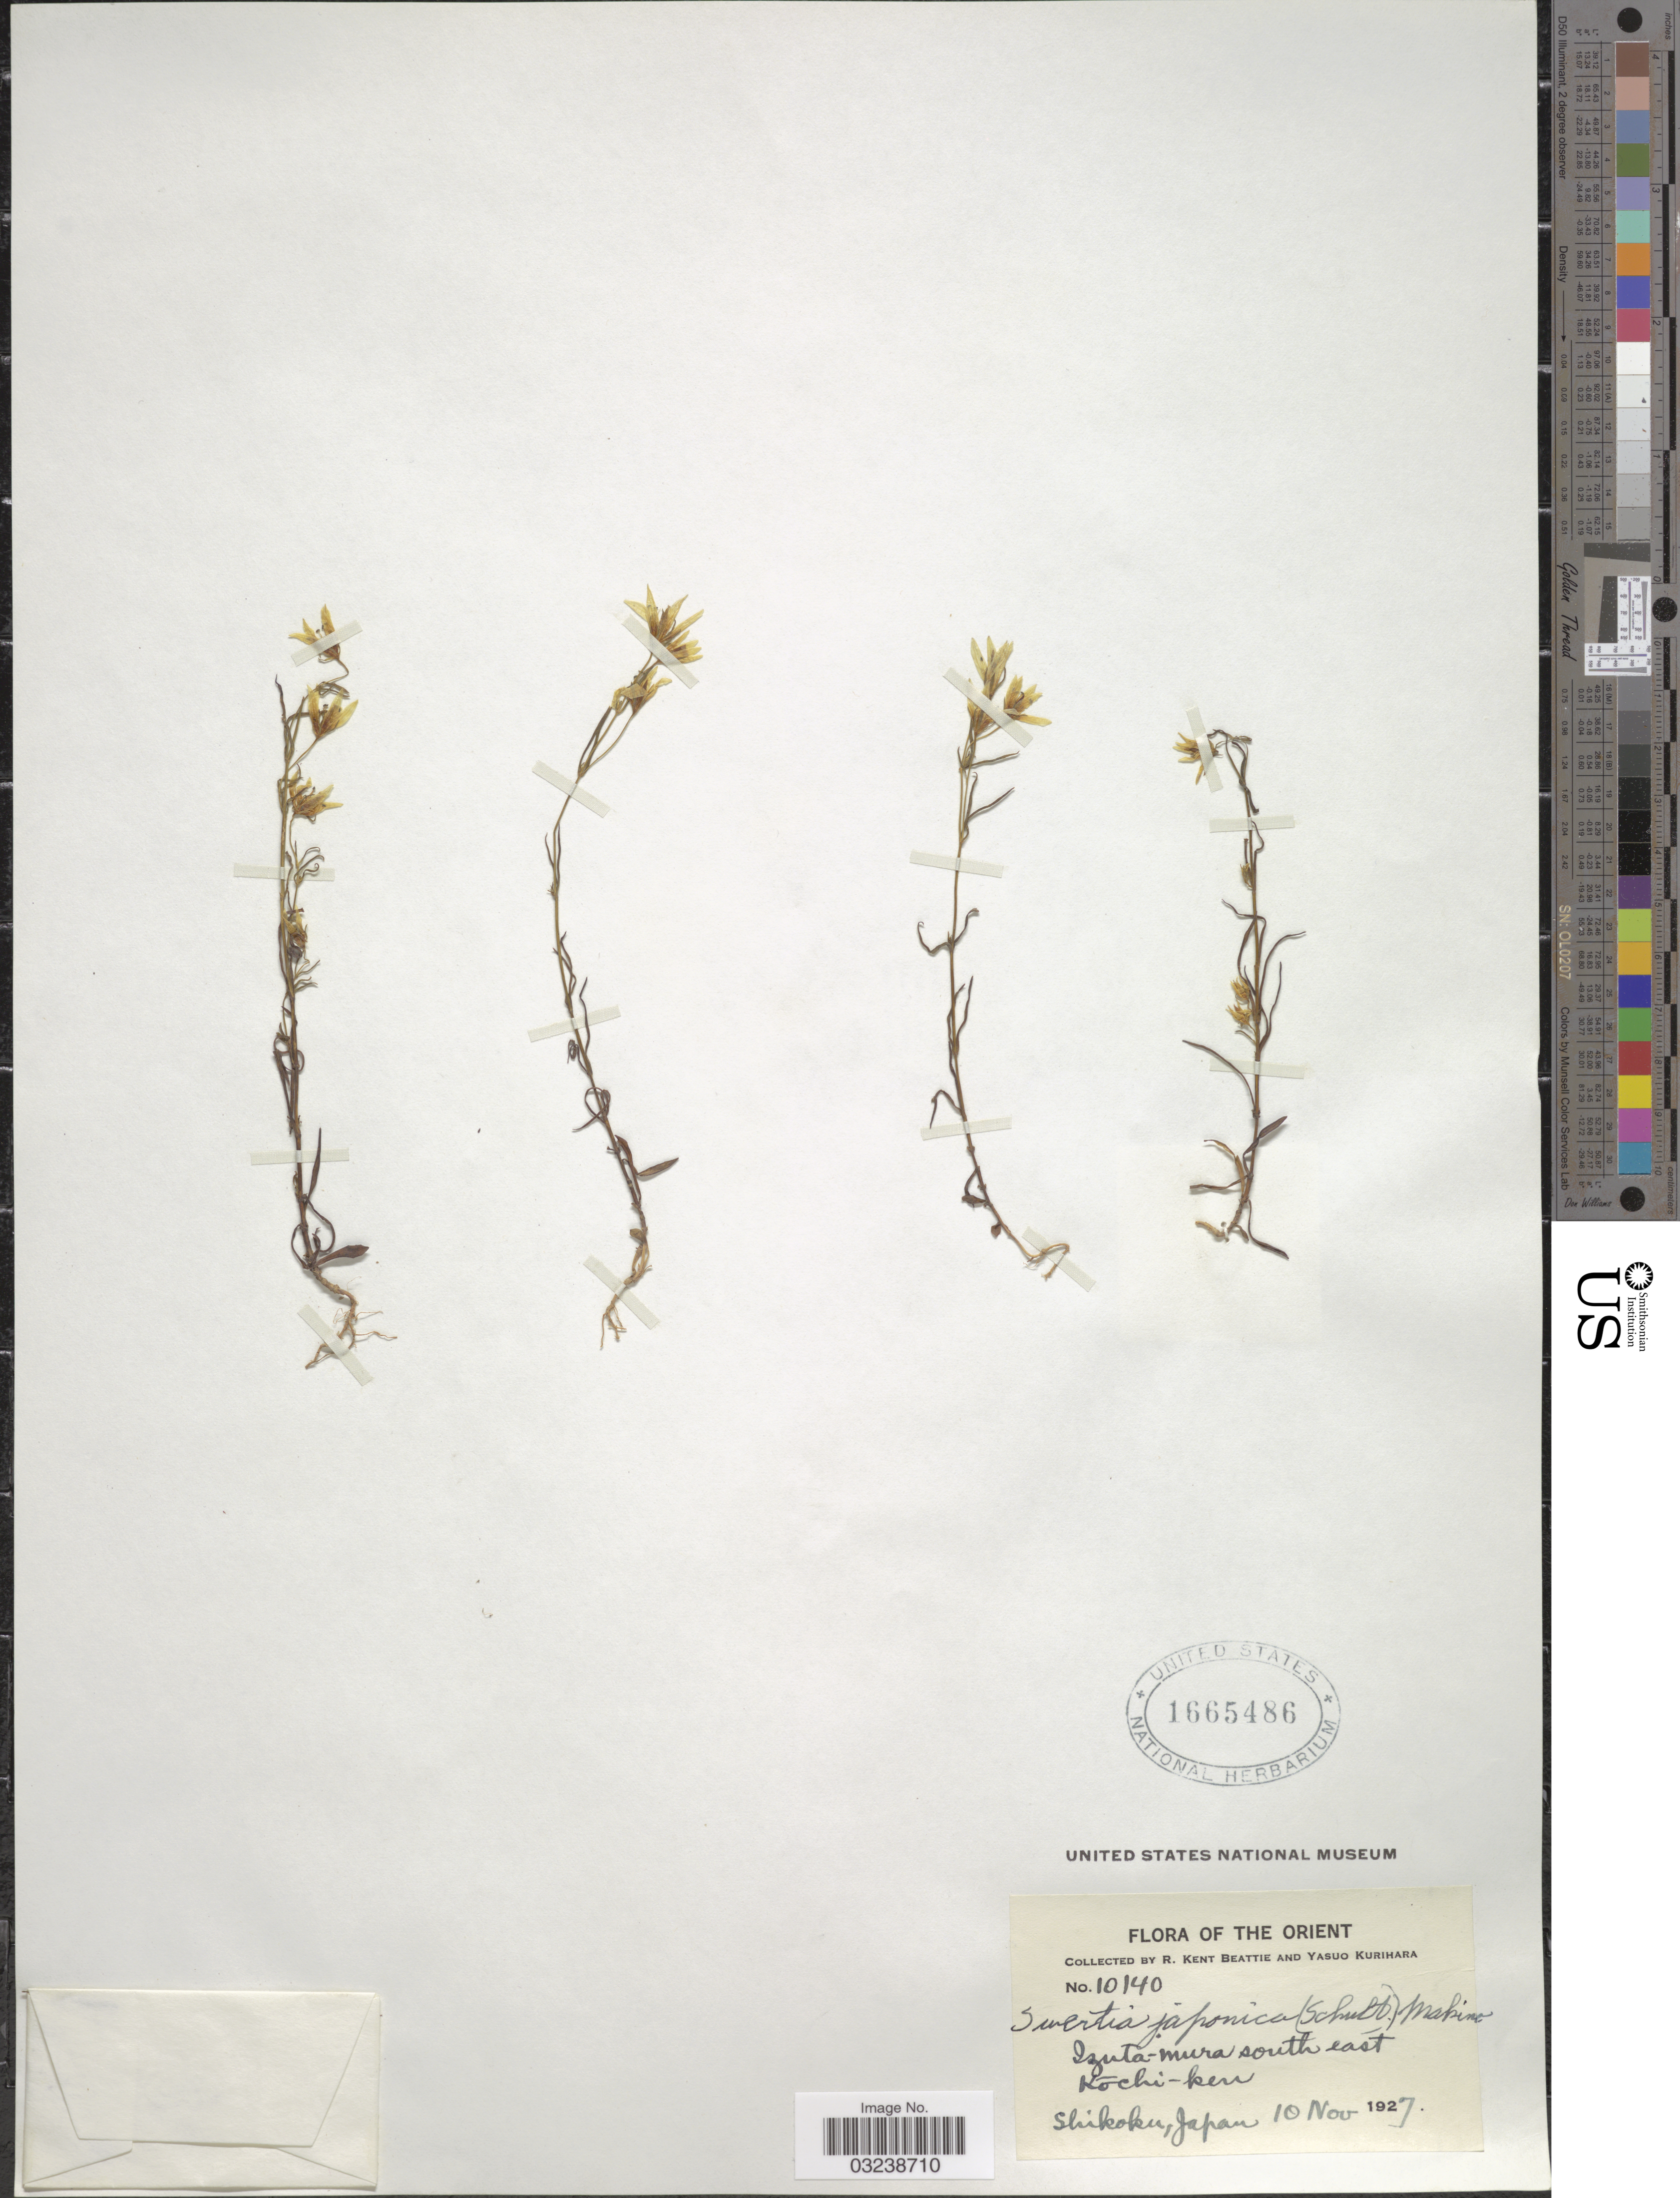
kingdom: Plantae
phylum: Tracheophyta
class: Magnoliopsida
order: Gentianales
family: Gentianaceae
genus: Swertia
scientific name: Swertia japonica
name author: Makino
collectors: R. K. Beattie & Y. Kurihara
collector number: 10140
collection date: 1927-11-10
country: Japan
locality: Orient. Izuta-mura south east Kochi-ken. Shikoku.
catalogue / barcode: US 1665486